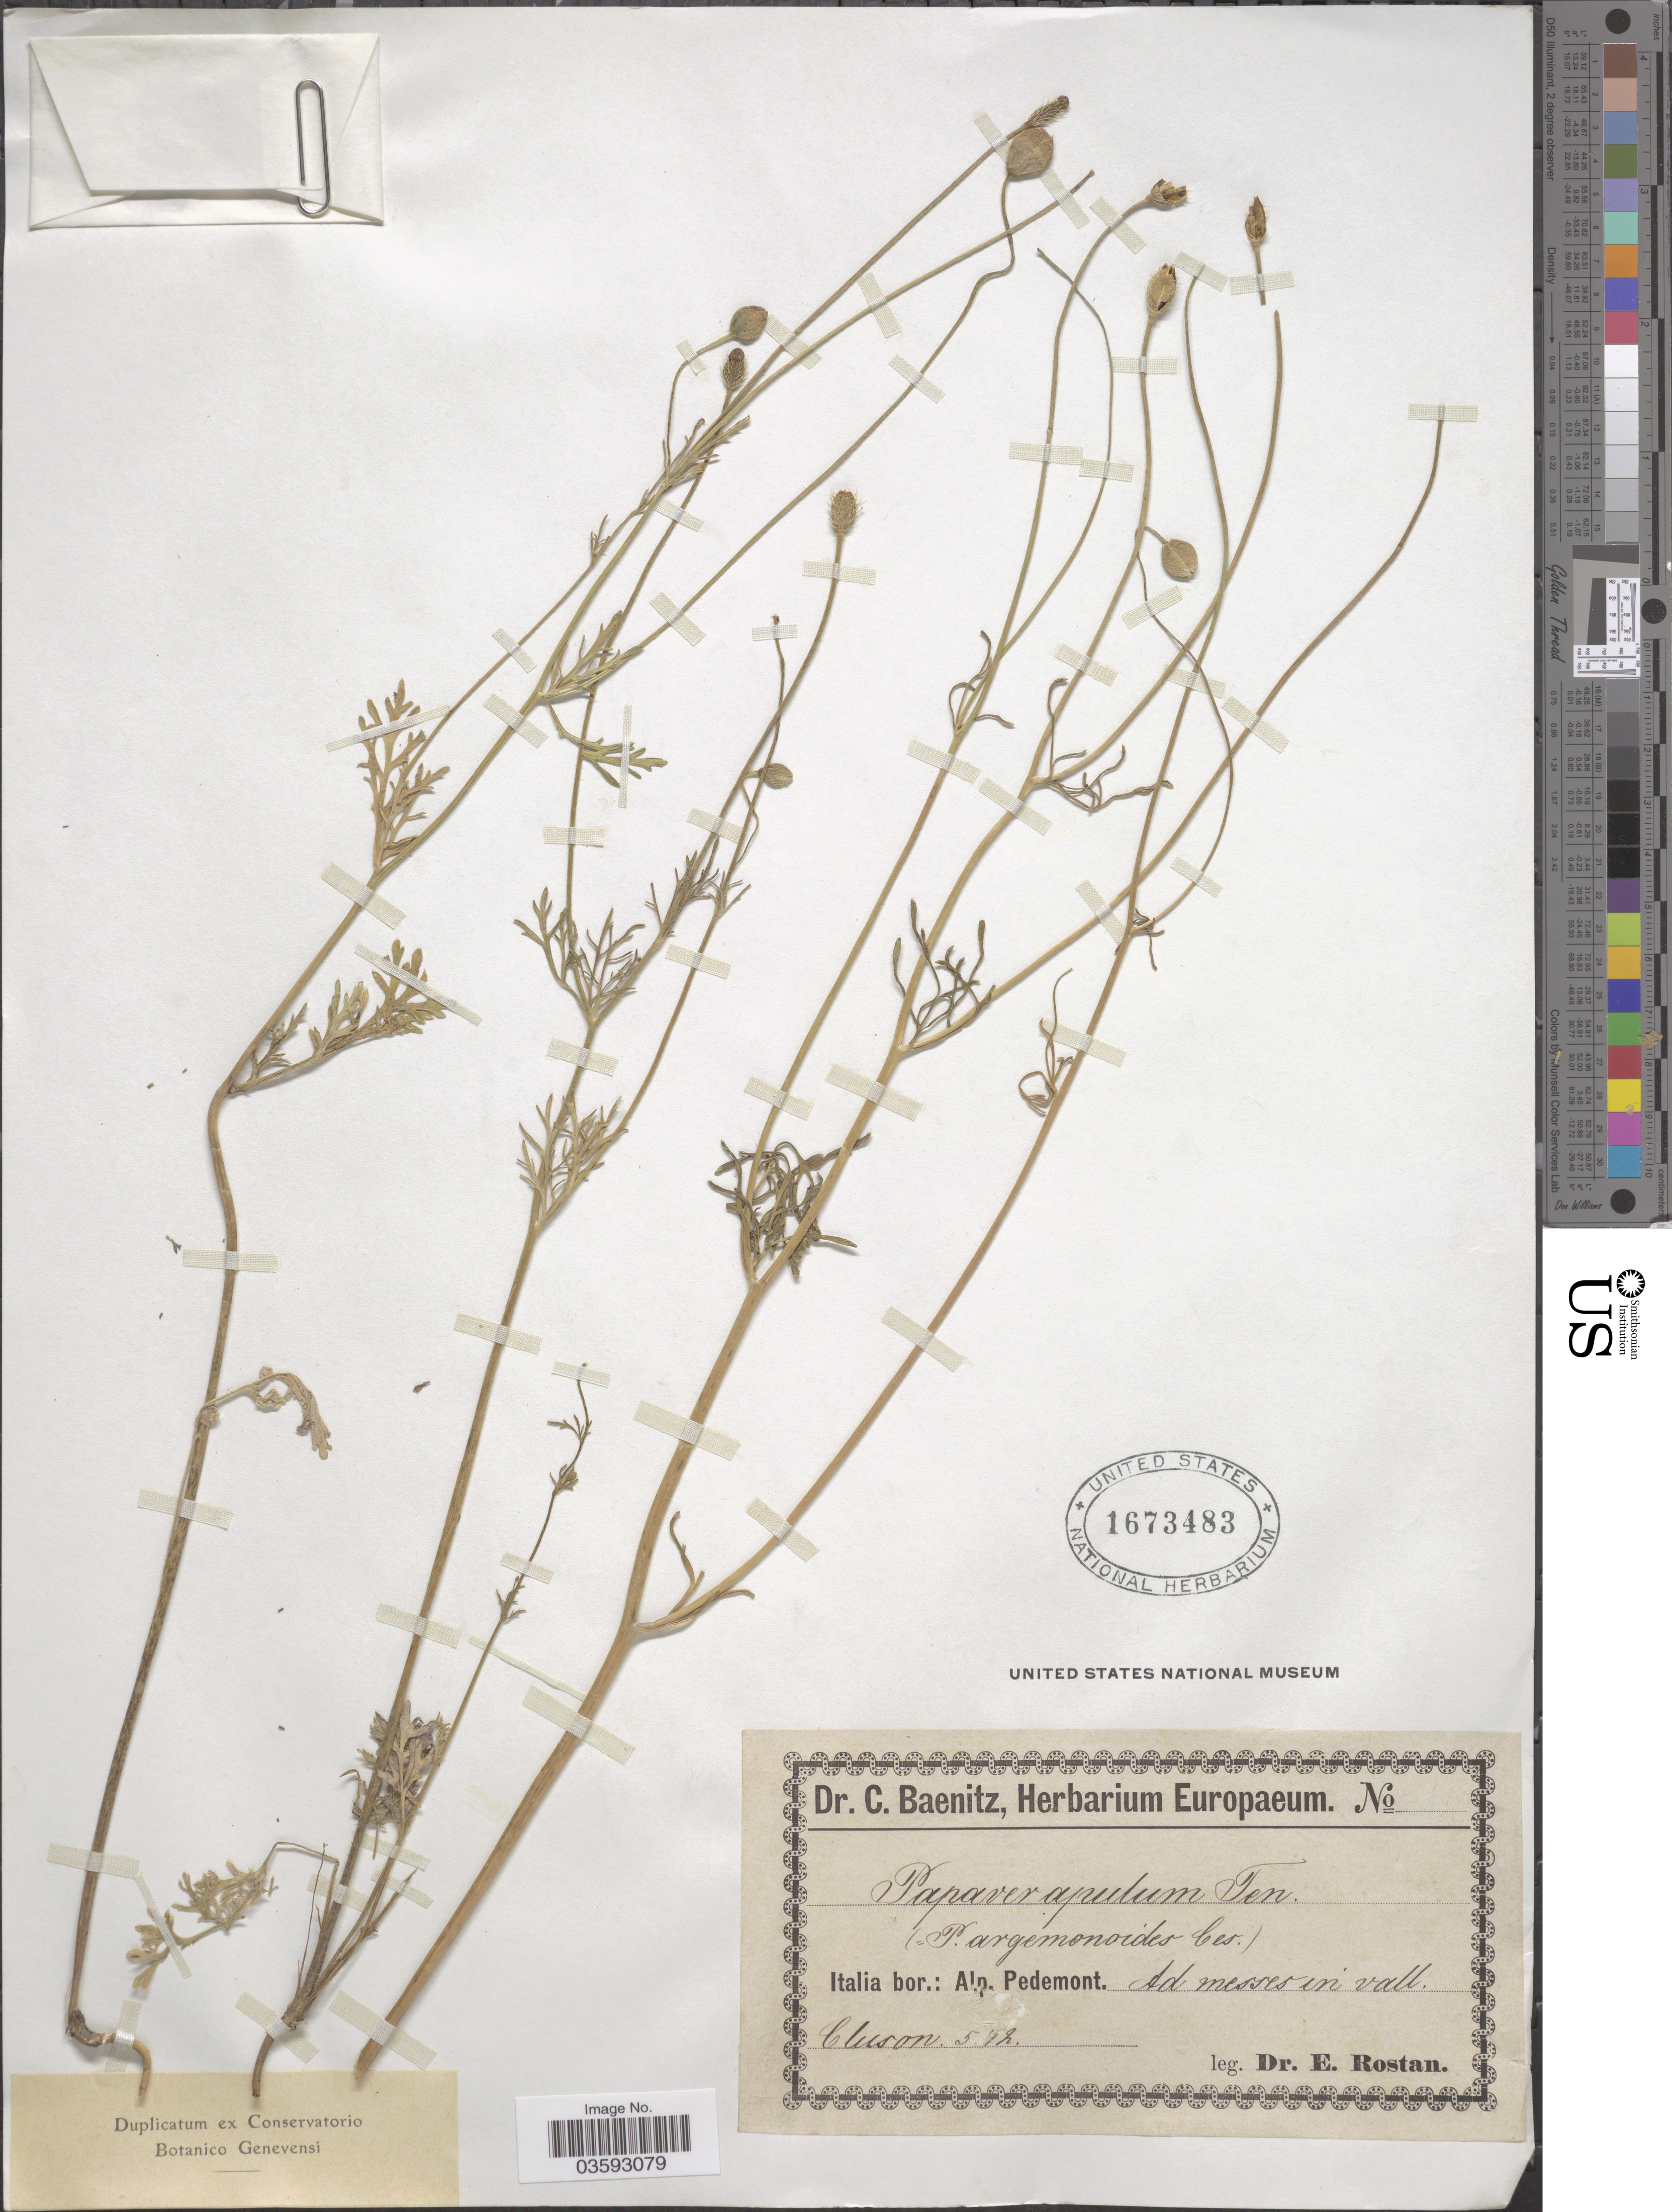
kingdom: Plantae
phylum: Tracheophyta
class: Magnoliopsida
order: Ranunculales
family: Papaveraceae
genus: Papaver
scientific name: Papaver apulum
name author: Ten.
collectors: E. Rostan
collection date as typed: Transcribed d/m/y: /5/62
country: Italy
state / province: Piedmont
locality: Italia bor.: Alp. Pedemont. Ad messes in vall. Cluson.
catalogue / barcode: US 1673483